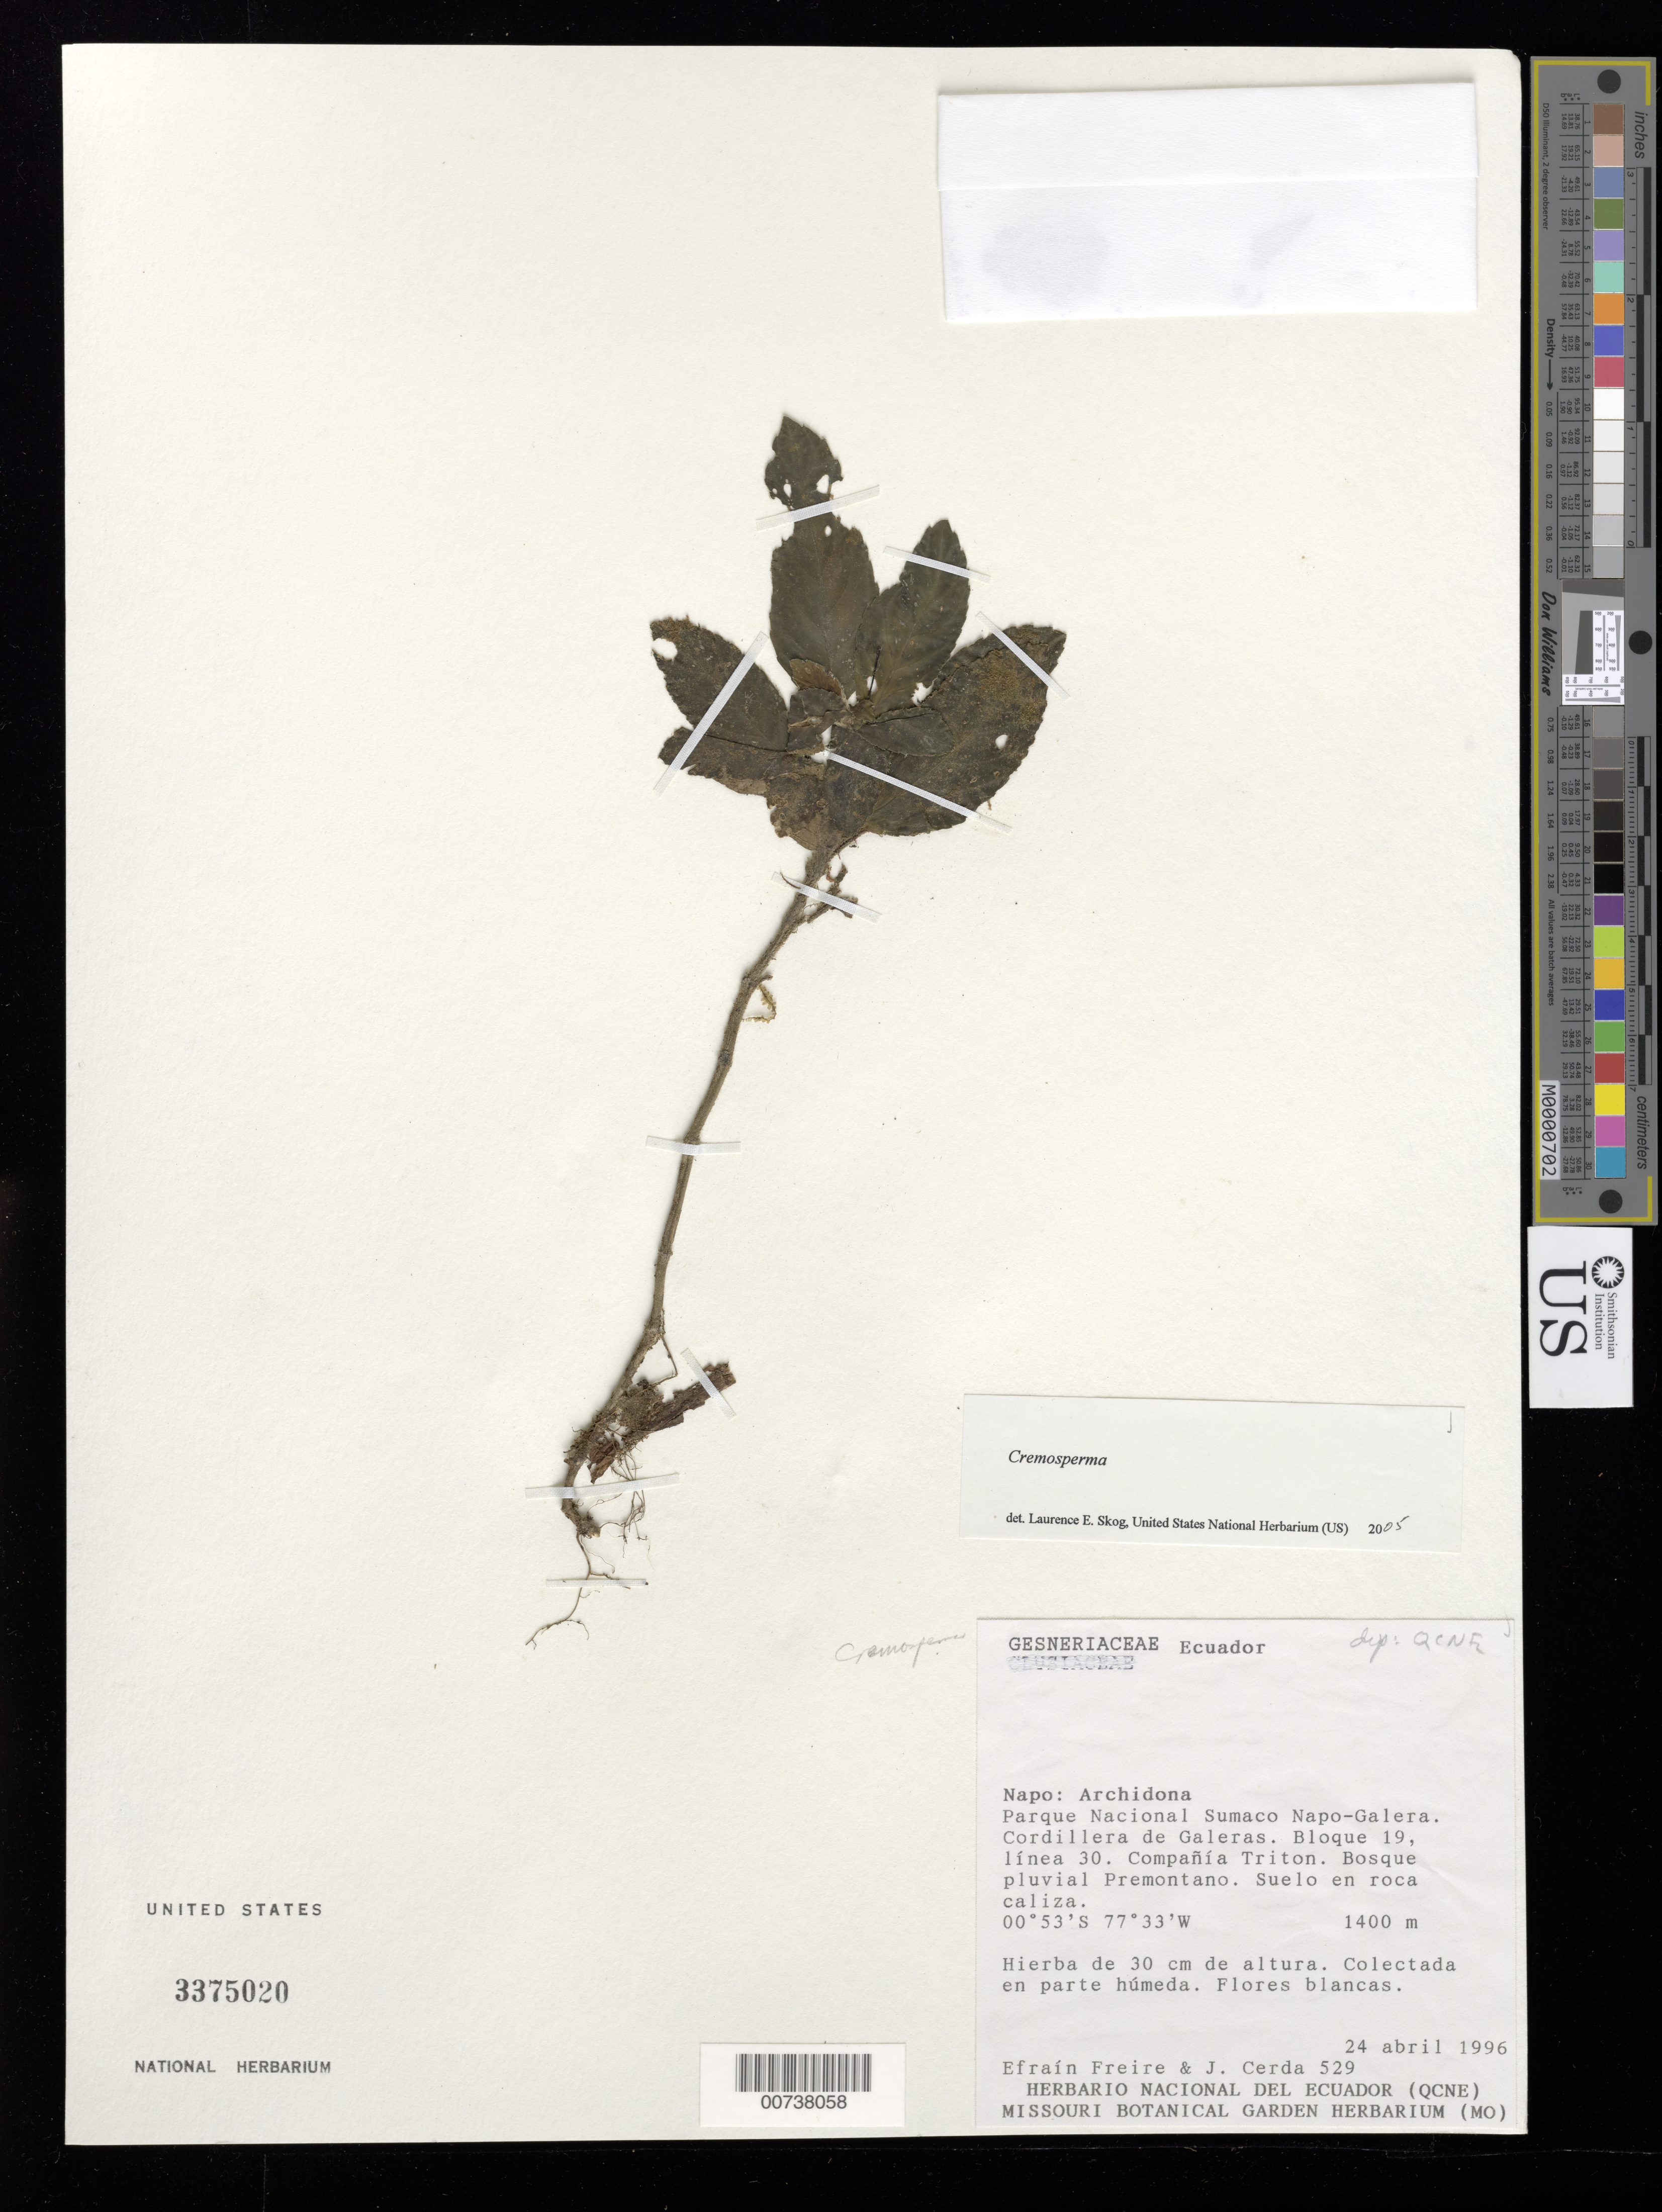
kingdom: Plantae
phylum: Tracheophyta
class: Magnoliopsida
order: Lamiales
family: Gesneriaceae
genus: Cremosperma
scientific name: Cremosperma sp.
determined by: Skog, Laurence E.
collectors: E. Freire & J. Cerda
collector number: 529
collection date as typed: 24 Apr 1996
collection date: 1996-04-24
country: Ecuador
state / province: Napo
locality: Archidona, Parque Nacional Sumaco Napo-Galera, Cordillera de Galeras, Bloque 19, línea 30, Compañía Triton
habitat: Bosque pluvial premontano; suelo en roca caliza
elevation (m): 1400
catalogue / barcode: US 3375020